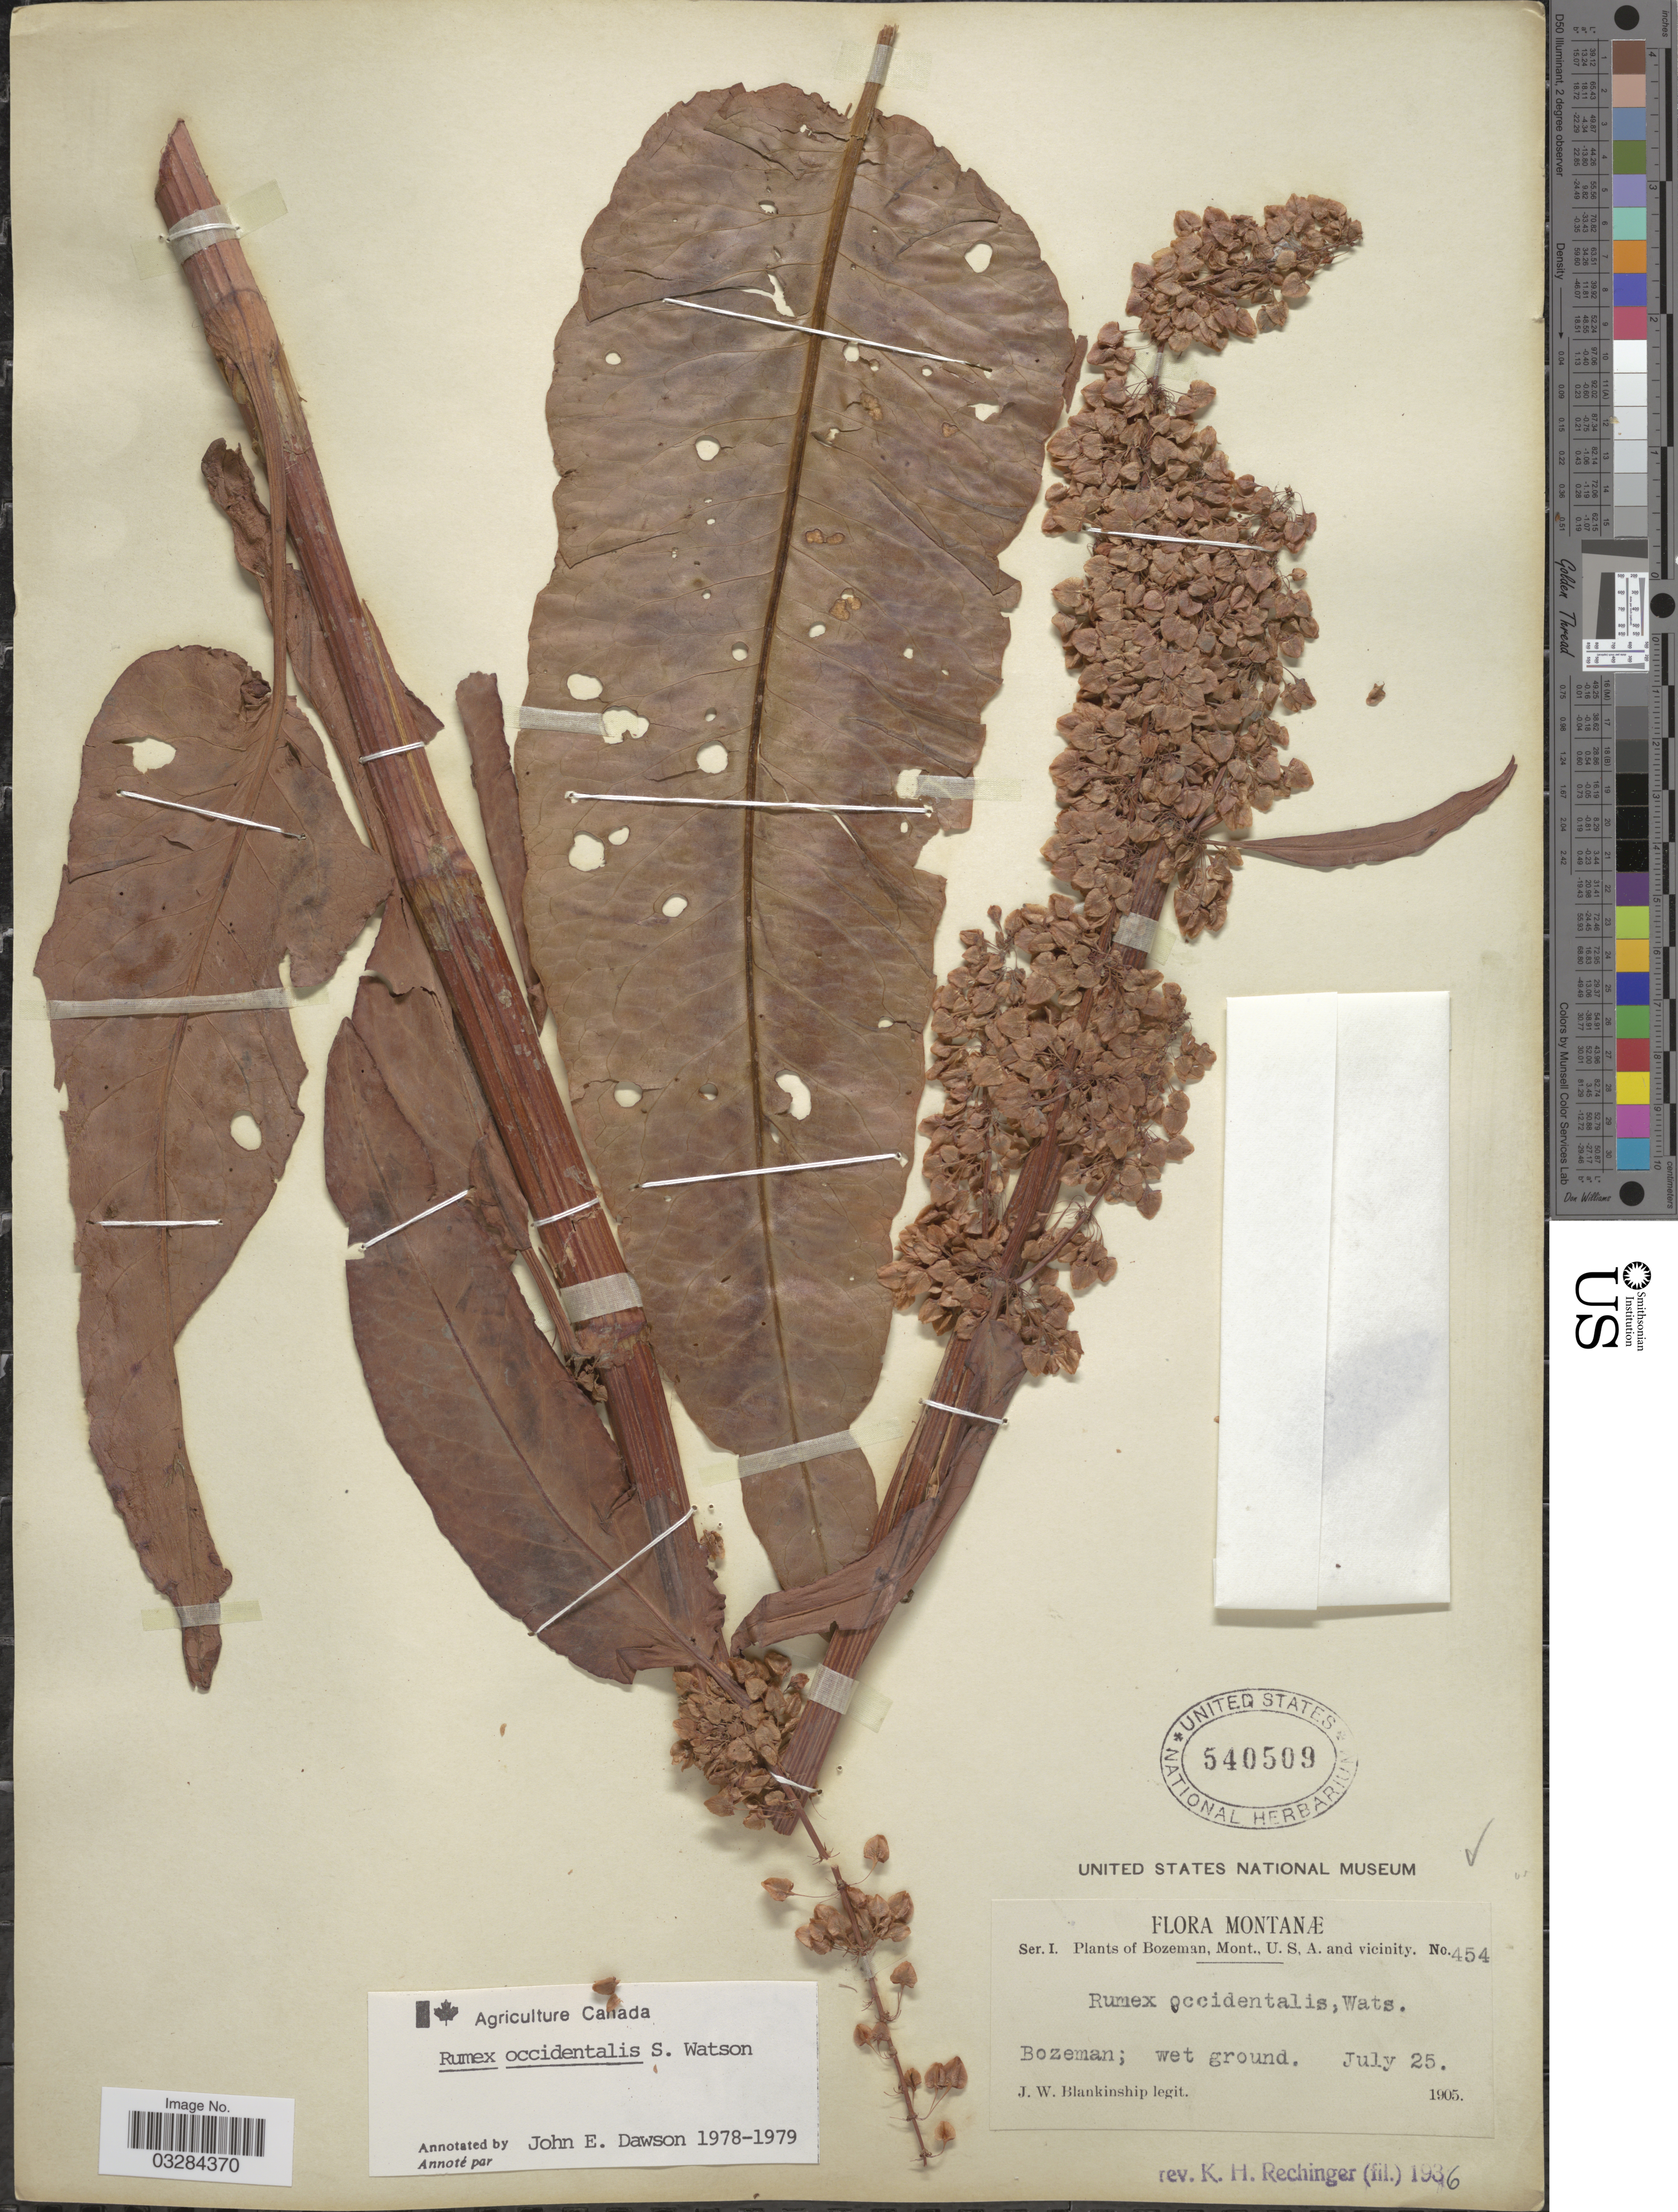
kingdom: Plantae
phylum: Tracheophyta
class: Magnoliopsida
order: Caryophyllales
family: Polygonaceae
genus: Rumex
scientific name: Rumex occidentalis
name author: S. Watson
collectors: J. W. Blankinship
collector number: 454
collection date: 1905-07-25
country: United States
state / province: Montana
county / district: Gallatin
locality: Bozeman, Mont., U.S.A. and vicinity. Bozeman; wet ground.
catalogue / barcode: US 540509